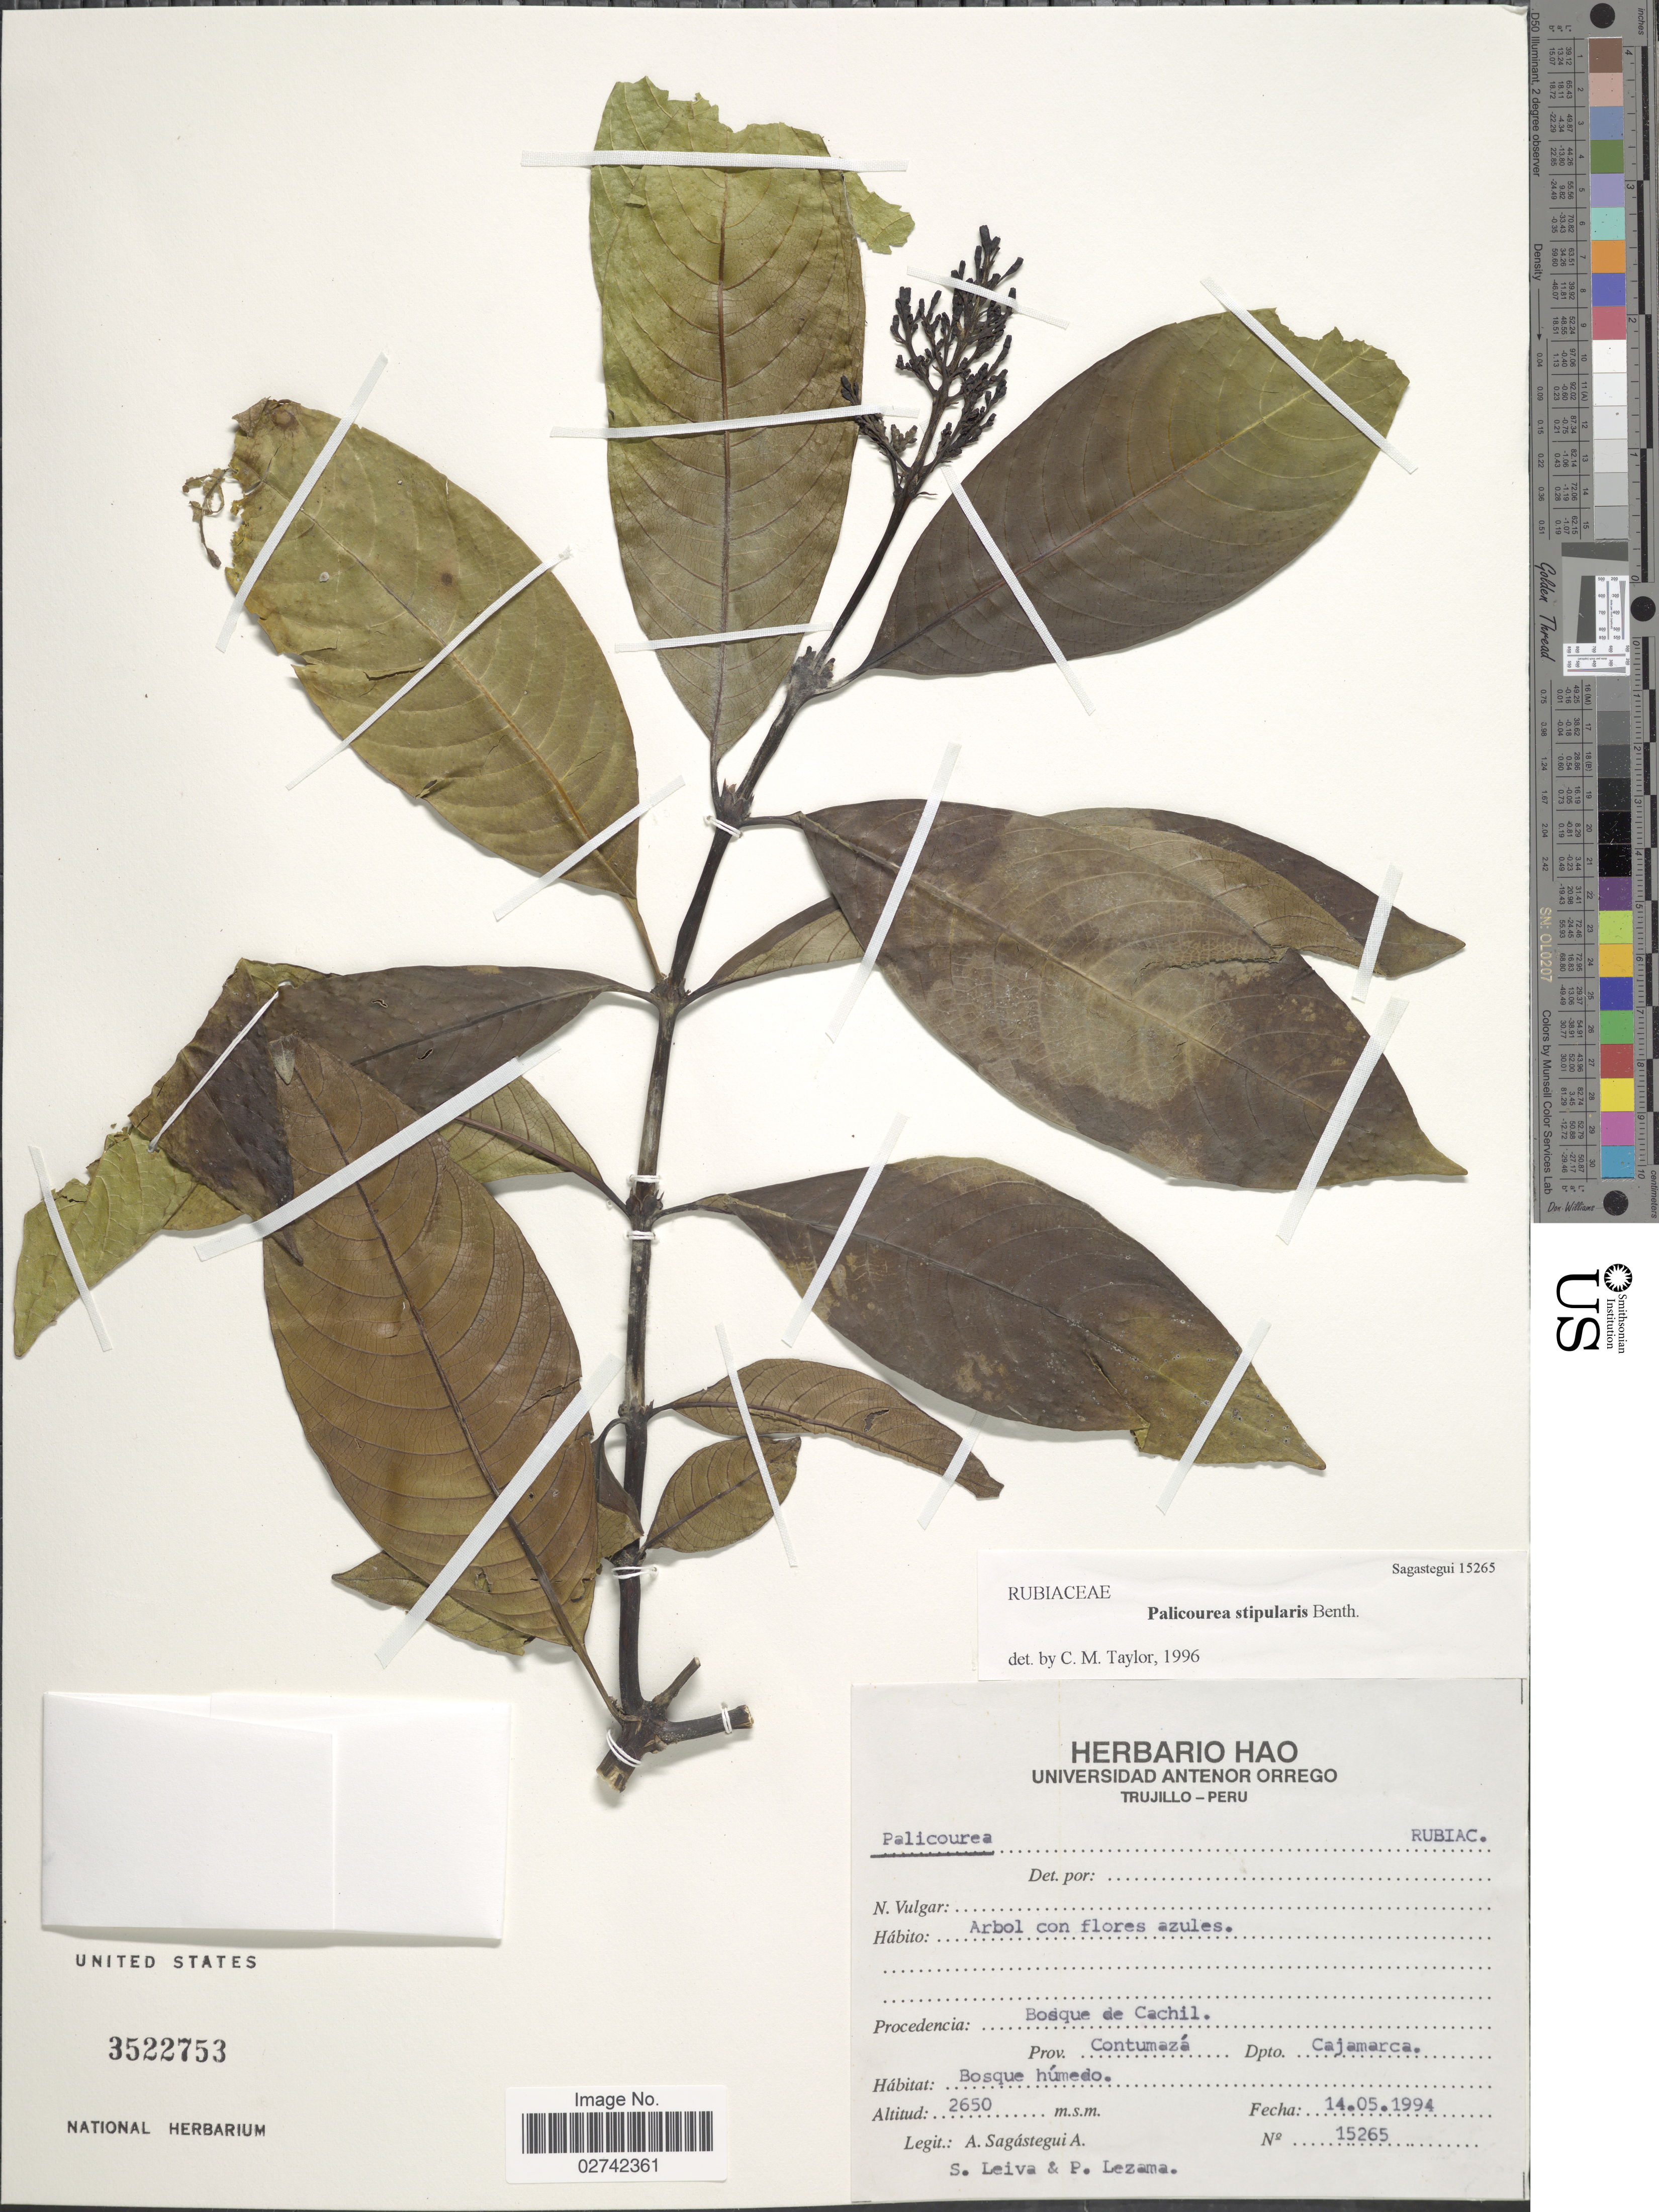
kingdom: Plantae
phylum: Tracheophyta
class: Magnoliopsida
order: Gentianales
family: Rubiaceae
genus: Palicourea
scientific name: Palicourea stipularis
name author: Benth.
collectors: A. Sagástegui A., S. Leiva & P. Lezama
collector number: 15265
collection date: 1994-05-14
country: Peru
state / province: Cajamarca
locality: Bosque de Cachil, Prov. Contumaza.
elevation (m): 2650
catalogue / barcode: US 3522753